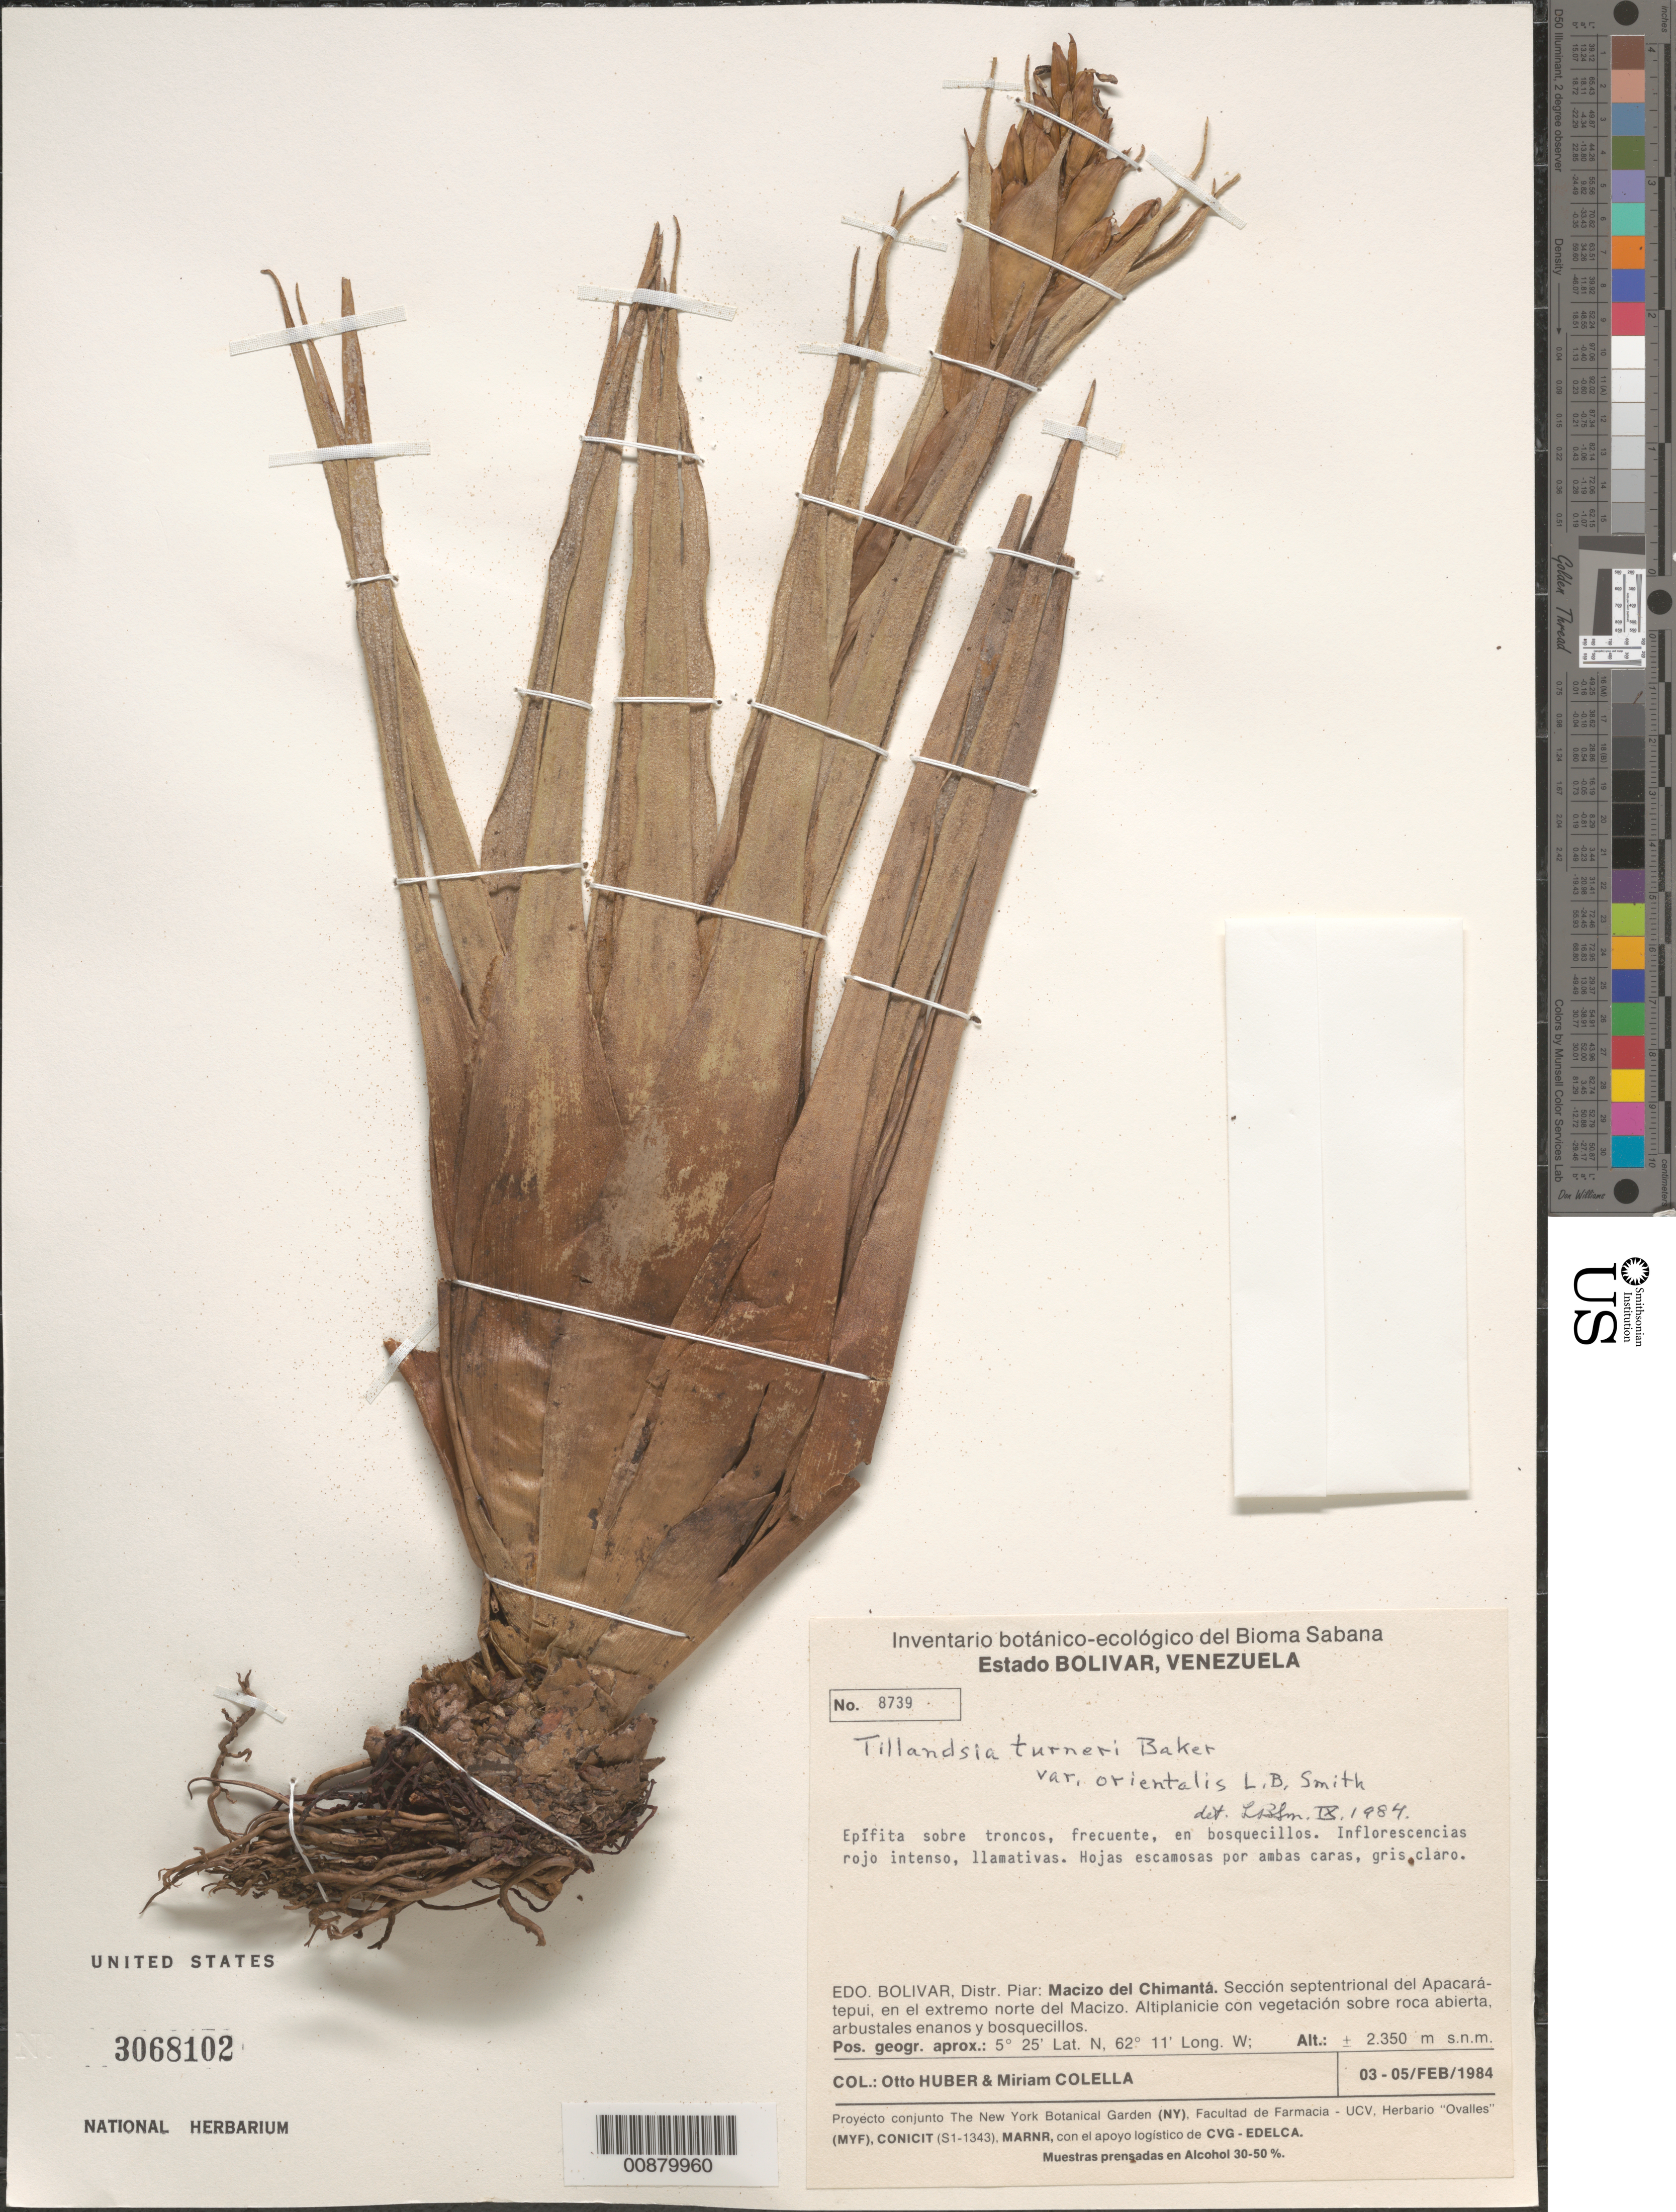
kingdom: Plantae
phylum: Tracheophyta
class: Liliopsida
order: Poales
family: Bromeliaceae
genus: Tillandsia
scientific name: Tillandsia turneri var. orientalis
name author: L.B. Sm.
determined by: Smith, Lyman B., (US), NMNH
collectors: O. Huber & M. Colella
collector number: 8739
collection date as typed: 3-Feb-84 to 5-Feb-84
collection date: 1984-02-03/1984-02-05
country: Venezuela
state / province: Bolívar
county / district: Piar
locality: Macizo del Chimantá, sección septentríonal del Abacará-tepuí, en el extremo norte del Macizo.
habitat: Altiplanicie con vegetación sobre roca abierta, arbustales enanos y bosquecillos; en bosquecillos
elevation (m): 2350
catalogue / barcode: US 3068102